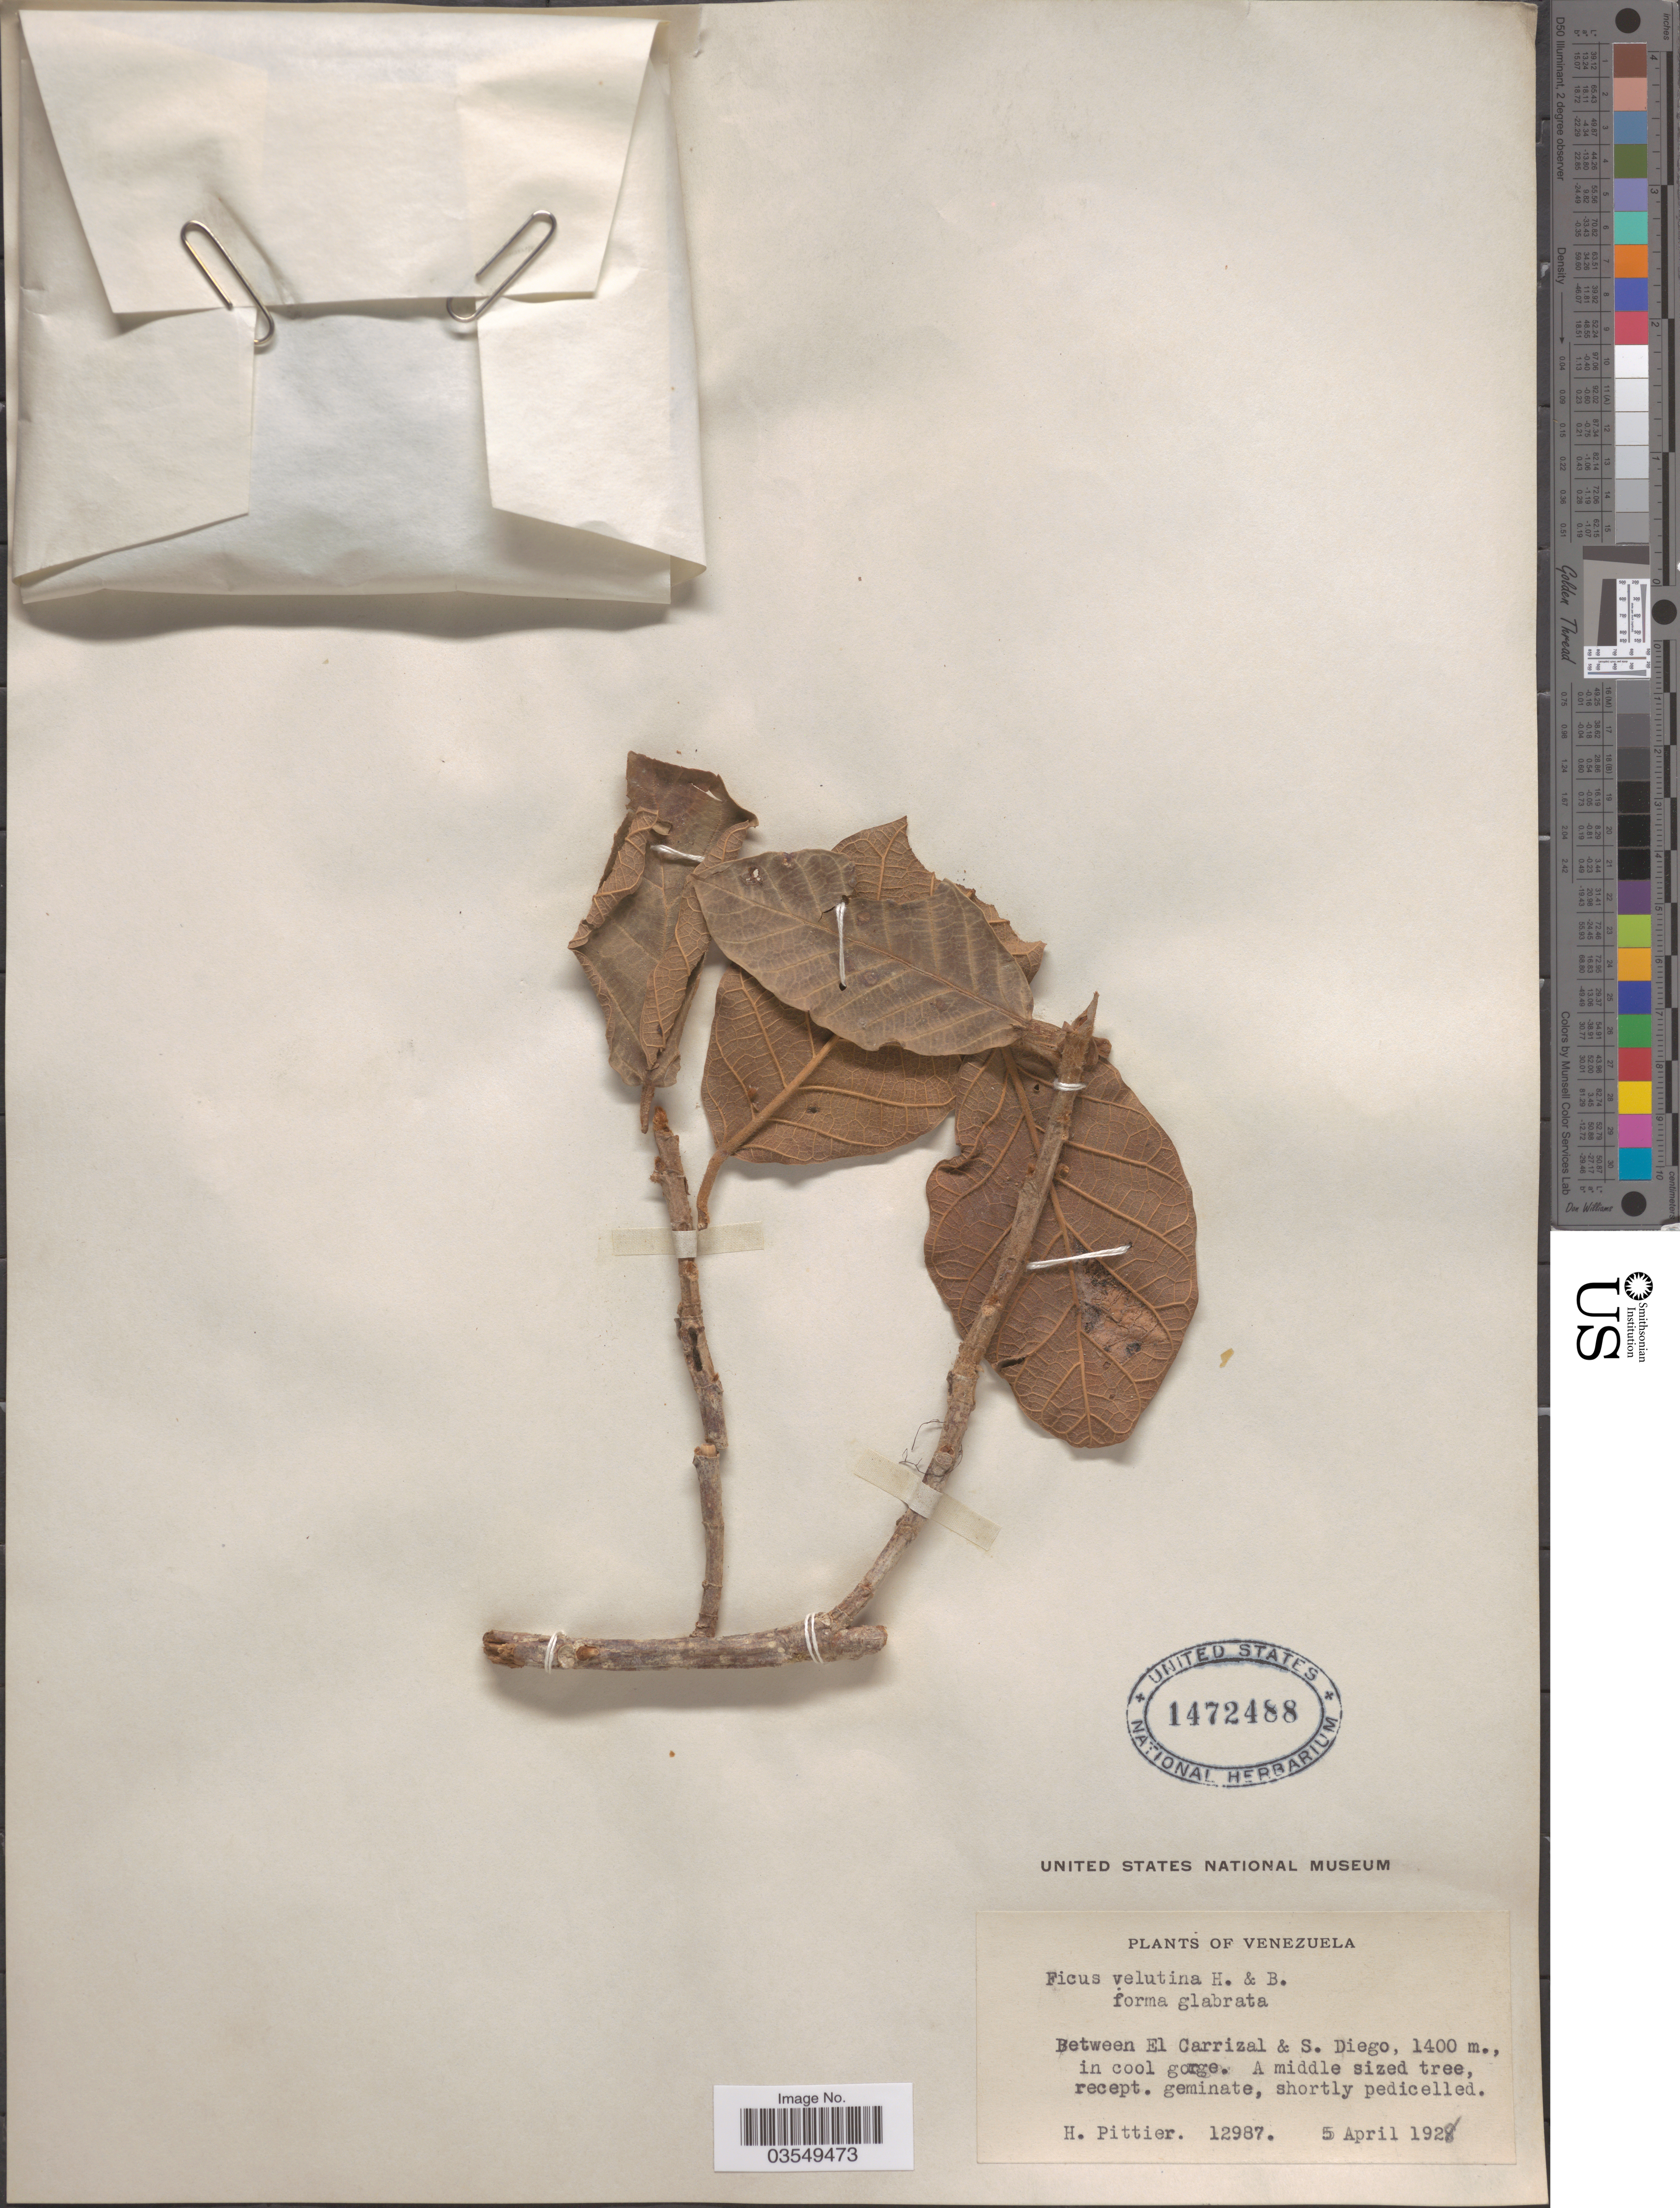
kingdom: Plantae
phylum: Tracheophyta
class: Magnoliopsida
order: Rosales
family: Moraceae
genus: Ficus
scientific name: Ficus velutina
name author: Humb. & Bonpl. ex Willd.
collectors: H. F. Pittier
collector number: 12987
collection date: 1928-04-05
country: Venezuela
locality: Between El Carrizal & S. Diego.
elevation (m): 1400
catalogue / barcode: US 1472488